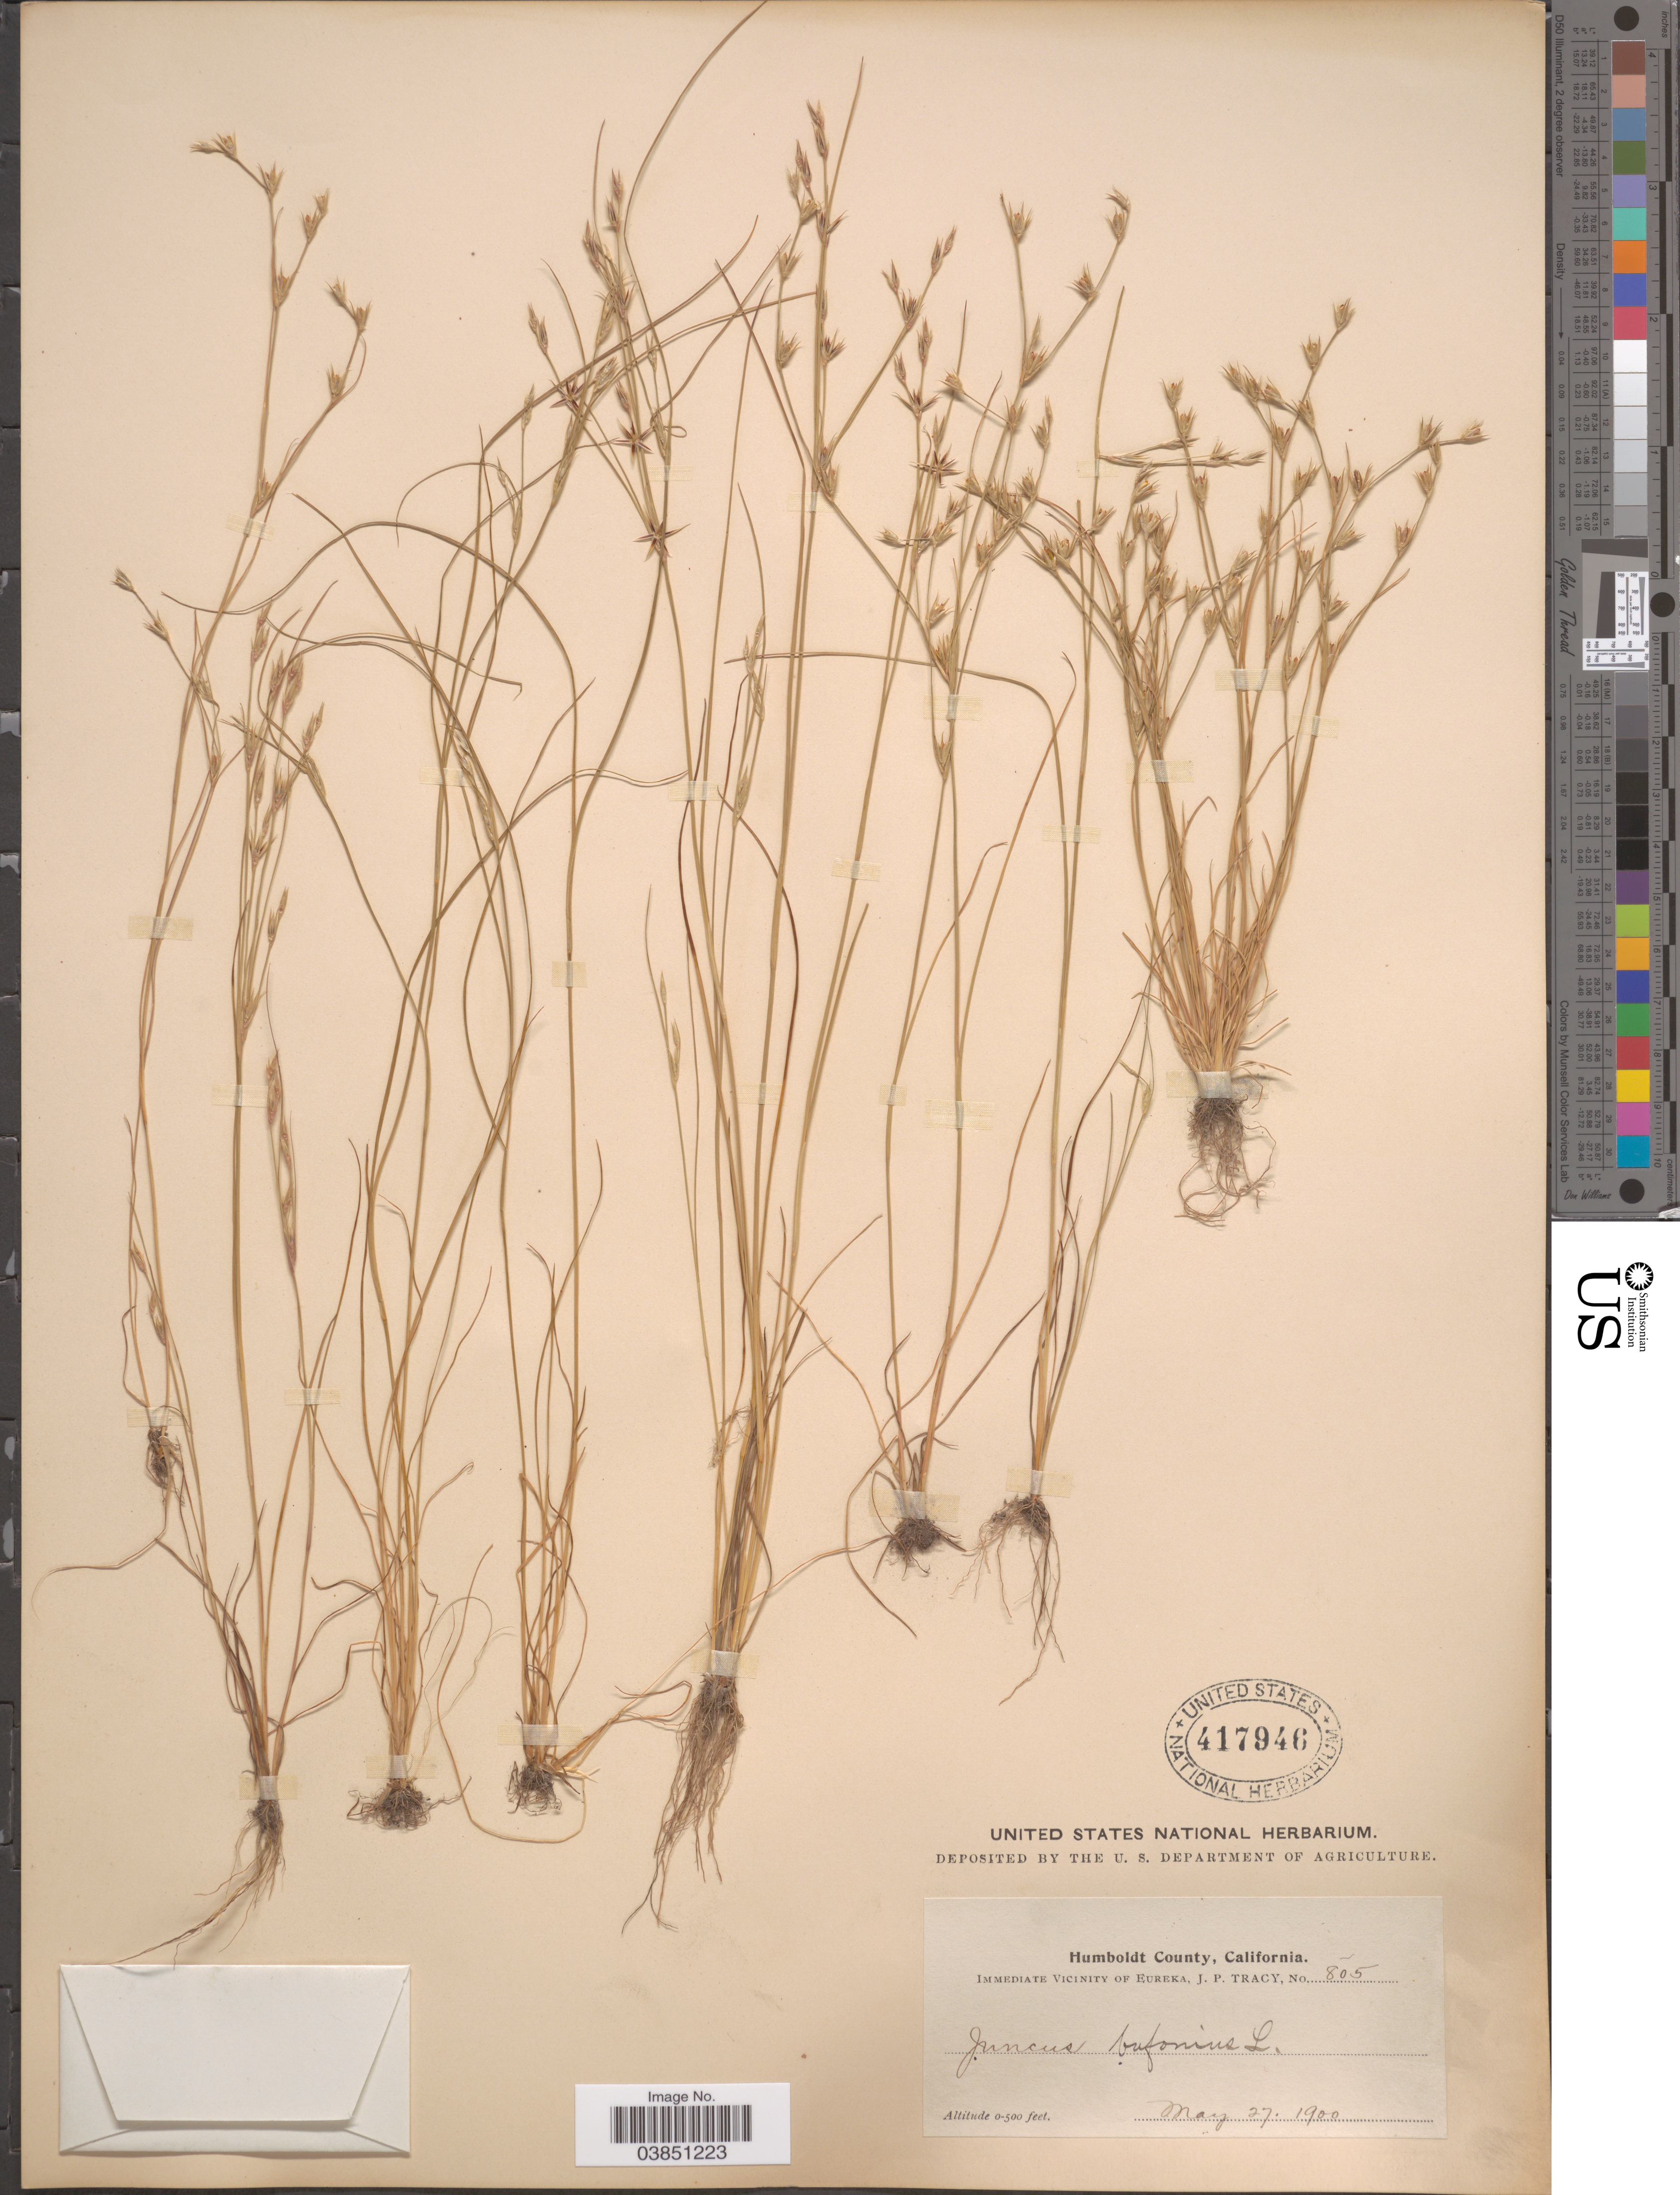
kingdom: Plantae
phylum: Tracheophyta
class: Liliopsida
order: Poales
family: Juncaceae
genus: Juncus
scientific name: Juncus bufonius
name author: L.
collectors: J. Tracy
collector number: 805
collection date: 1900-05-27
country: United States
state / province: California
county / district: Humboldt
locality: Humboldt County. Immediate Vicinity of Eureka.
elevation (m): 0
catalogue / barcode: US 417946